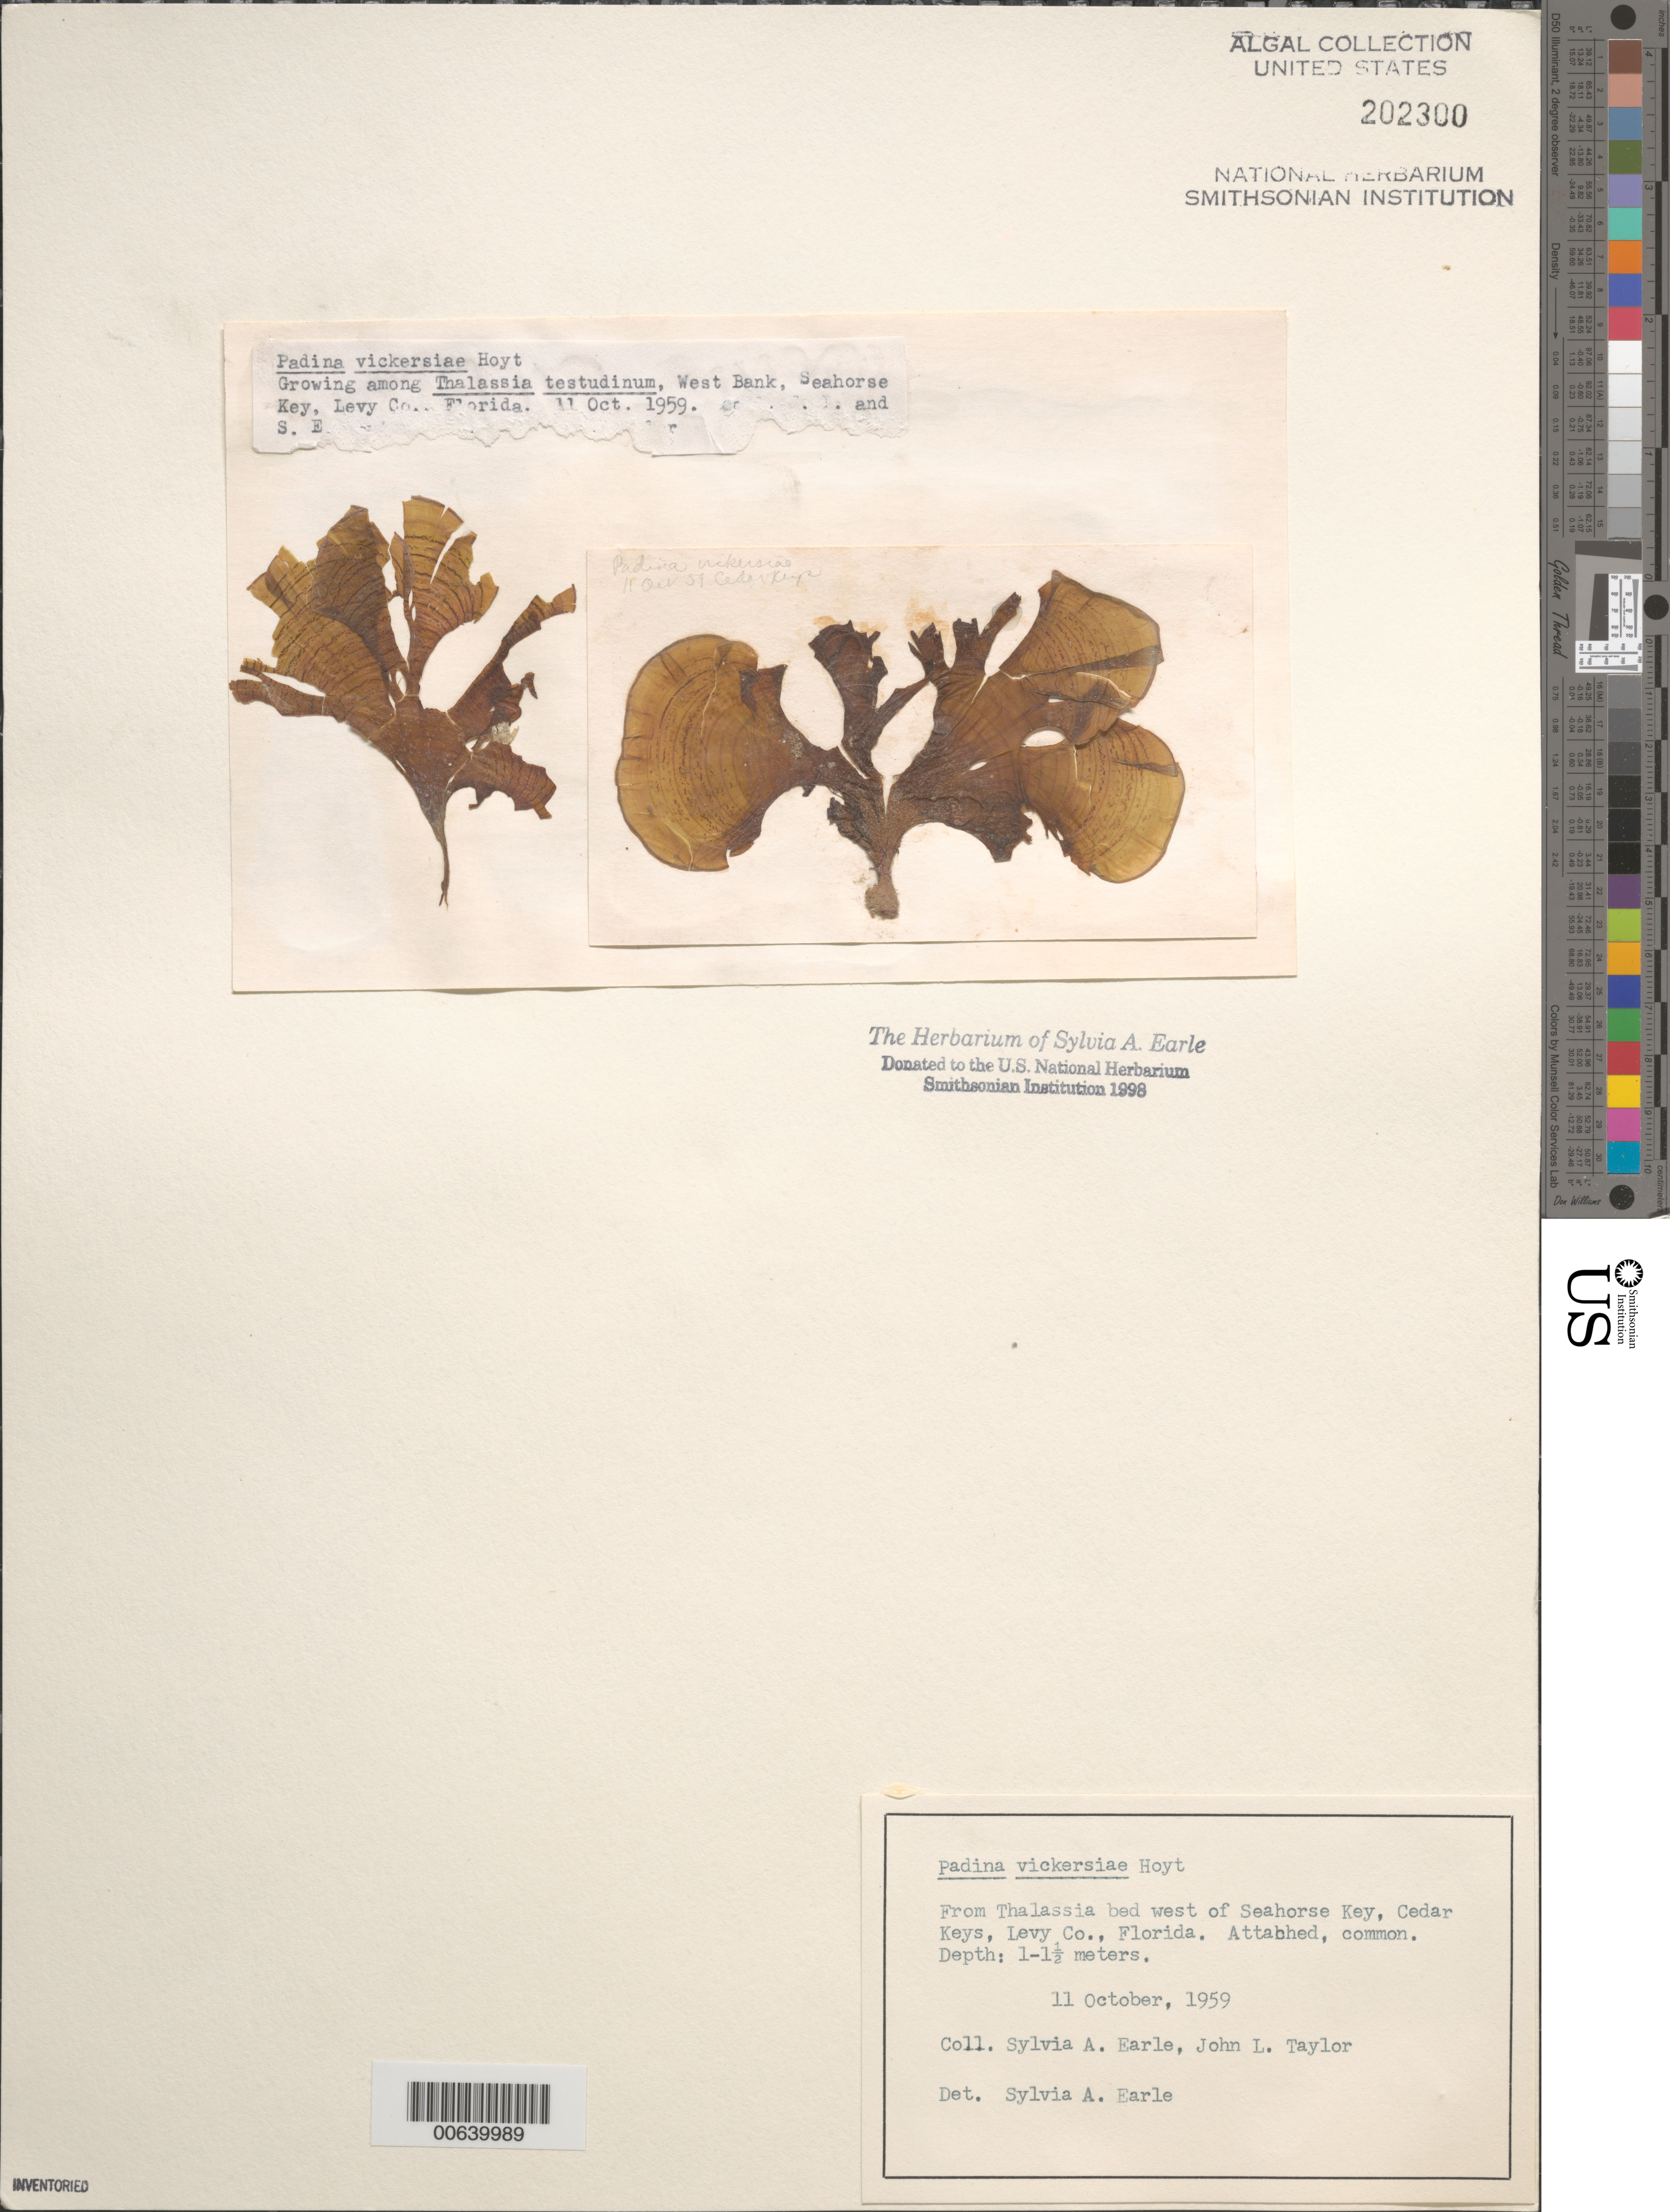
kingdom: Chromista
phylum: Ochrophyta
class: Phaeophyceae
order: Dictyotales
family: Dictyotaceae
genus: Padina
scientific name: Padina gymnospora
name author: (Kütz.) O.G. Sond.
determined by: Algae name updating Project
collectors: S. A. Earle & J. L. Taylor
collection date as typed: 11 Oct 1959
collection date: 1959-10-11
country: United States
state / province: Florida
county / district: Levy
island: Seahorse Key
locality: West Bank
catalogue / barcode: US 202300